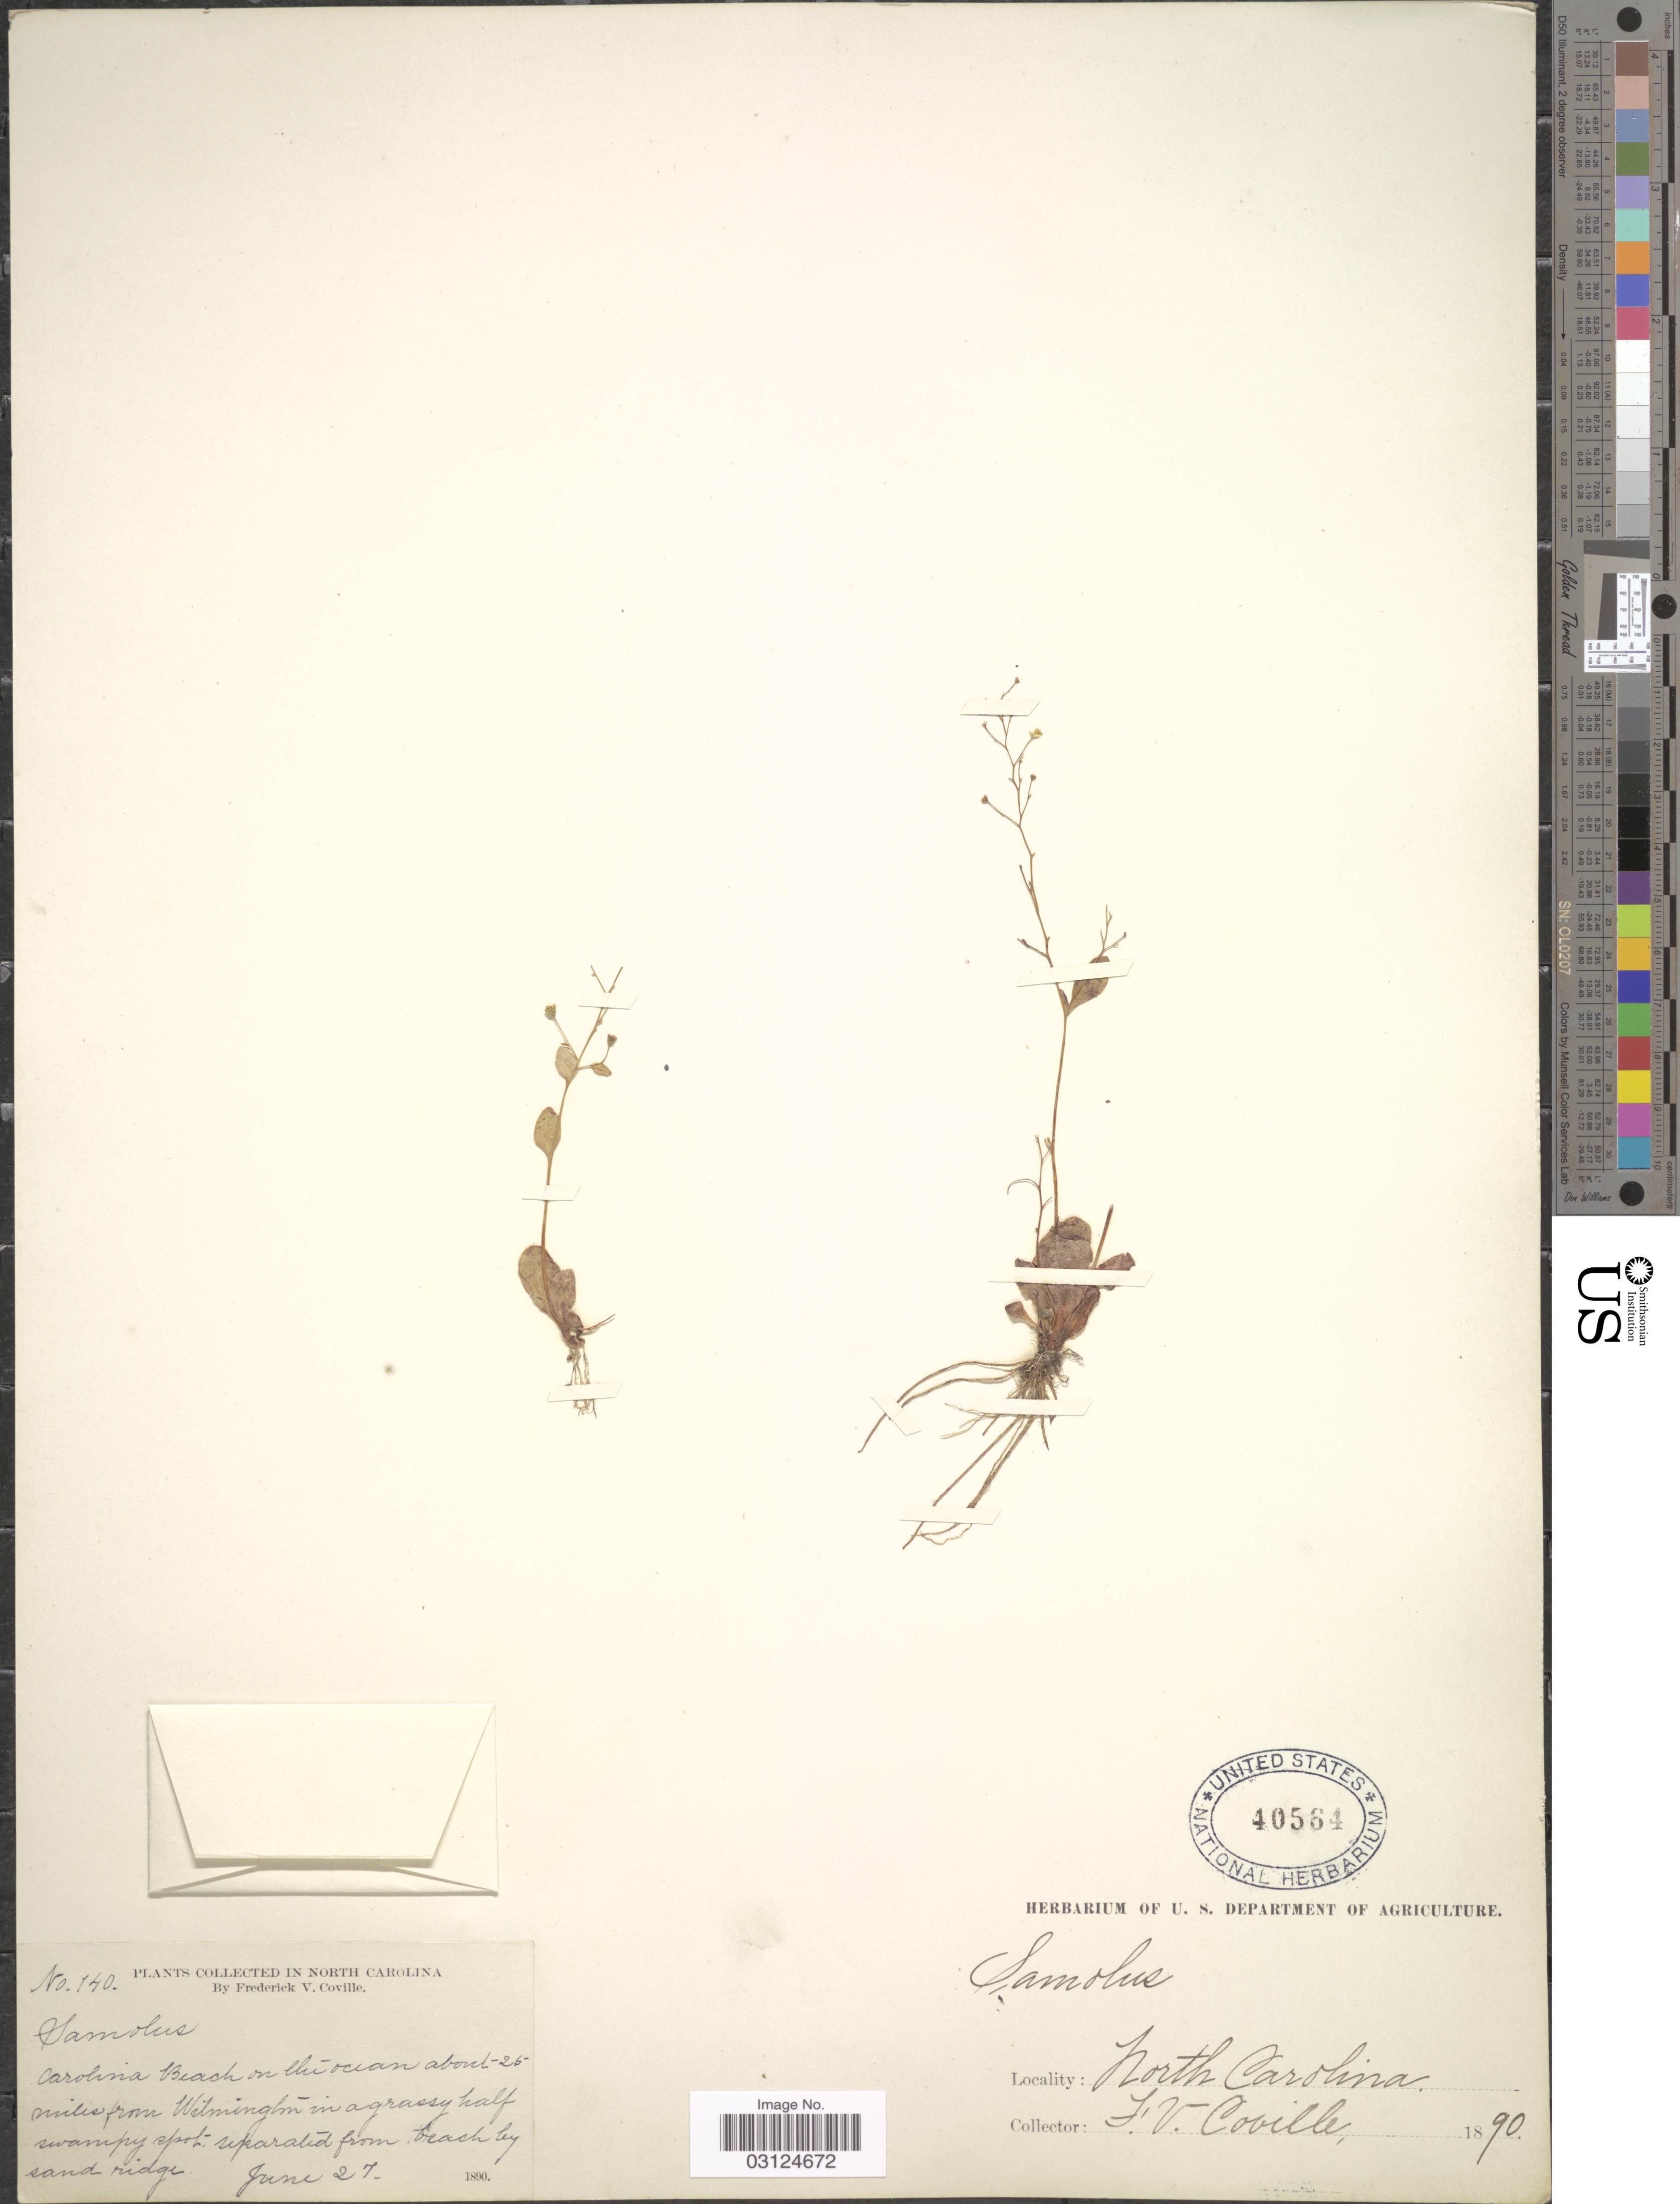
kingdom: Plantae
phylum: Tracheophyta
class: Magnoliopsida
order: Ericales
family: Primulaceae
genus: Samolus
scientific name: Samolus parviflorus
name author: Raf.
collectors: F. V. Coville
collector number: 140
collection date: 1890-06-27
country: United States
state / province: North Carolina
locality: Carolina Beach on the ocean about 25 miles from Wilmington in a grassy half swampy spot separated from beach by sand ridge.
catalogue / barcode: US 40564